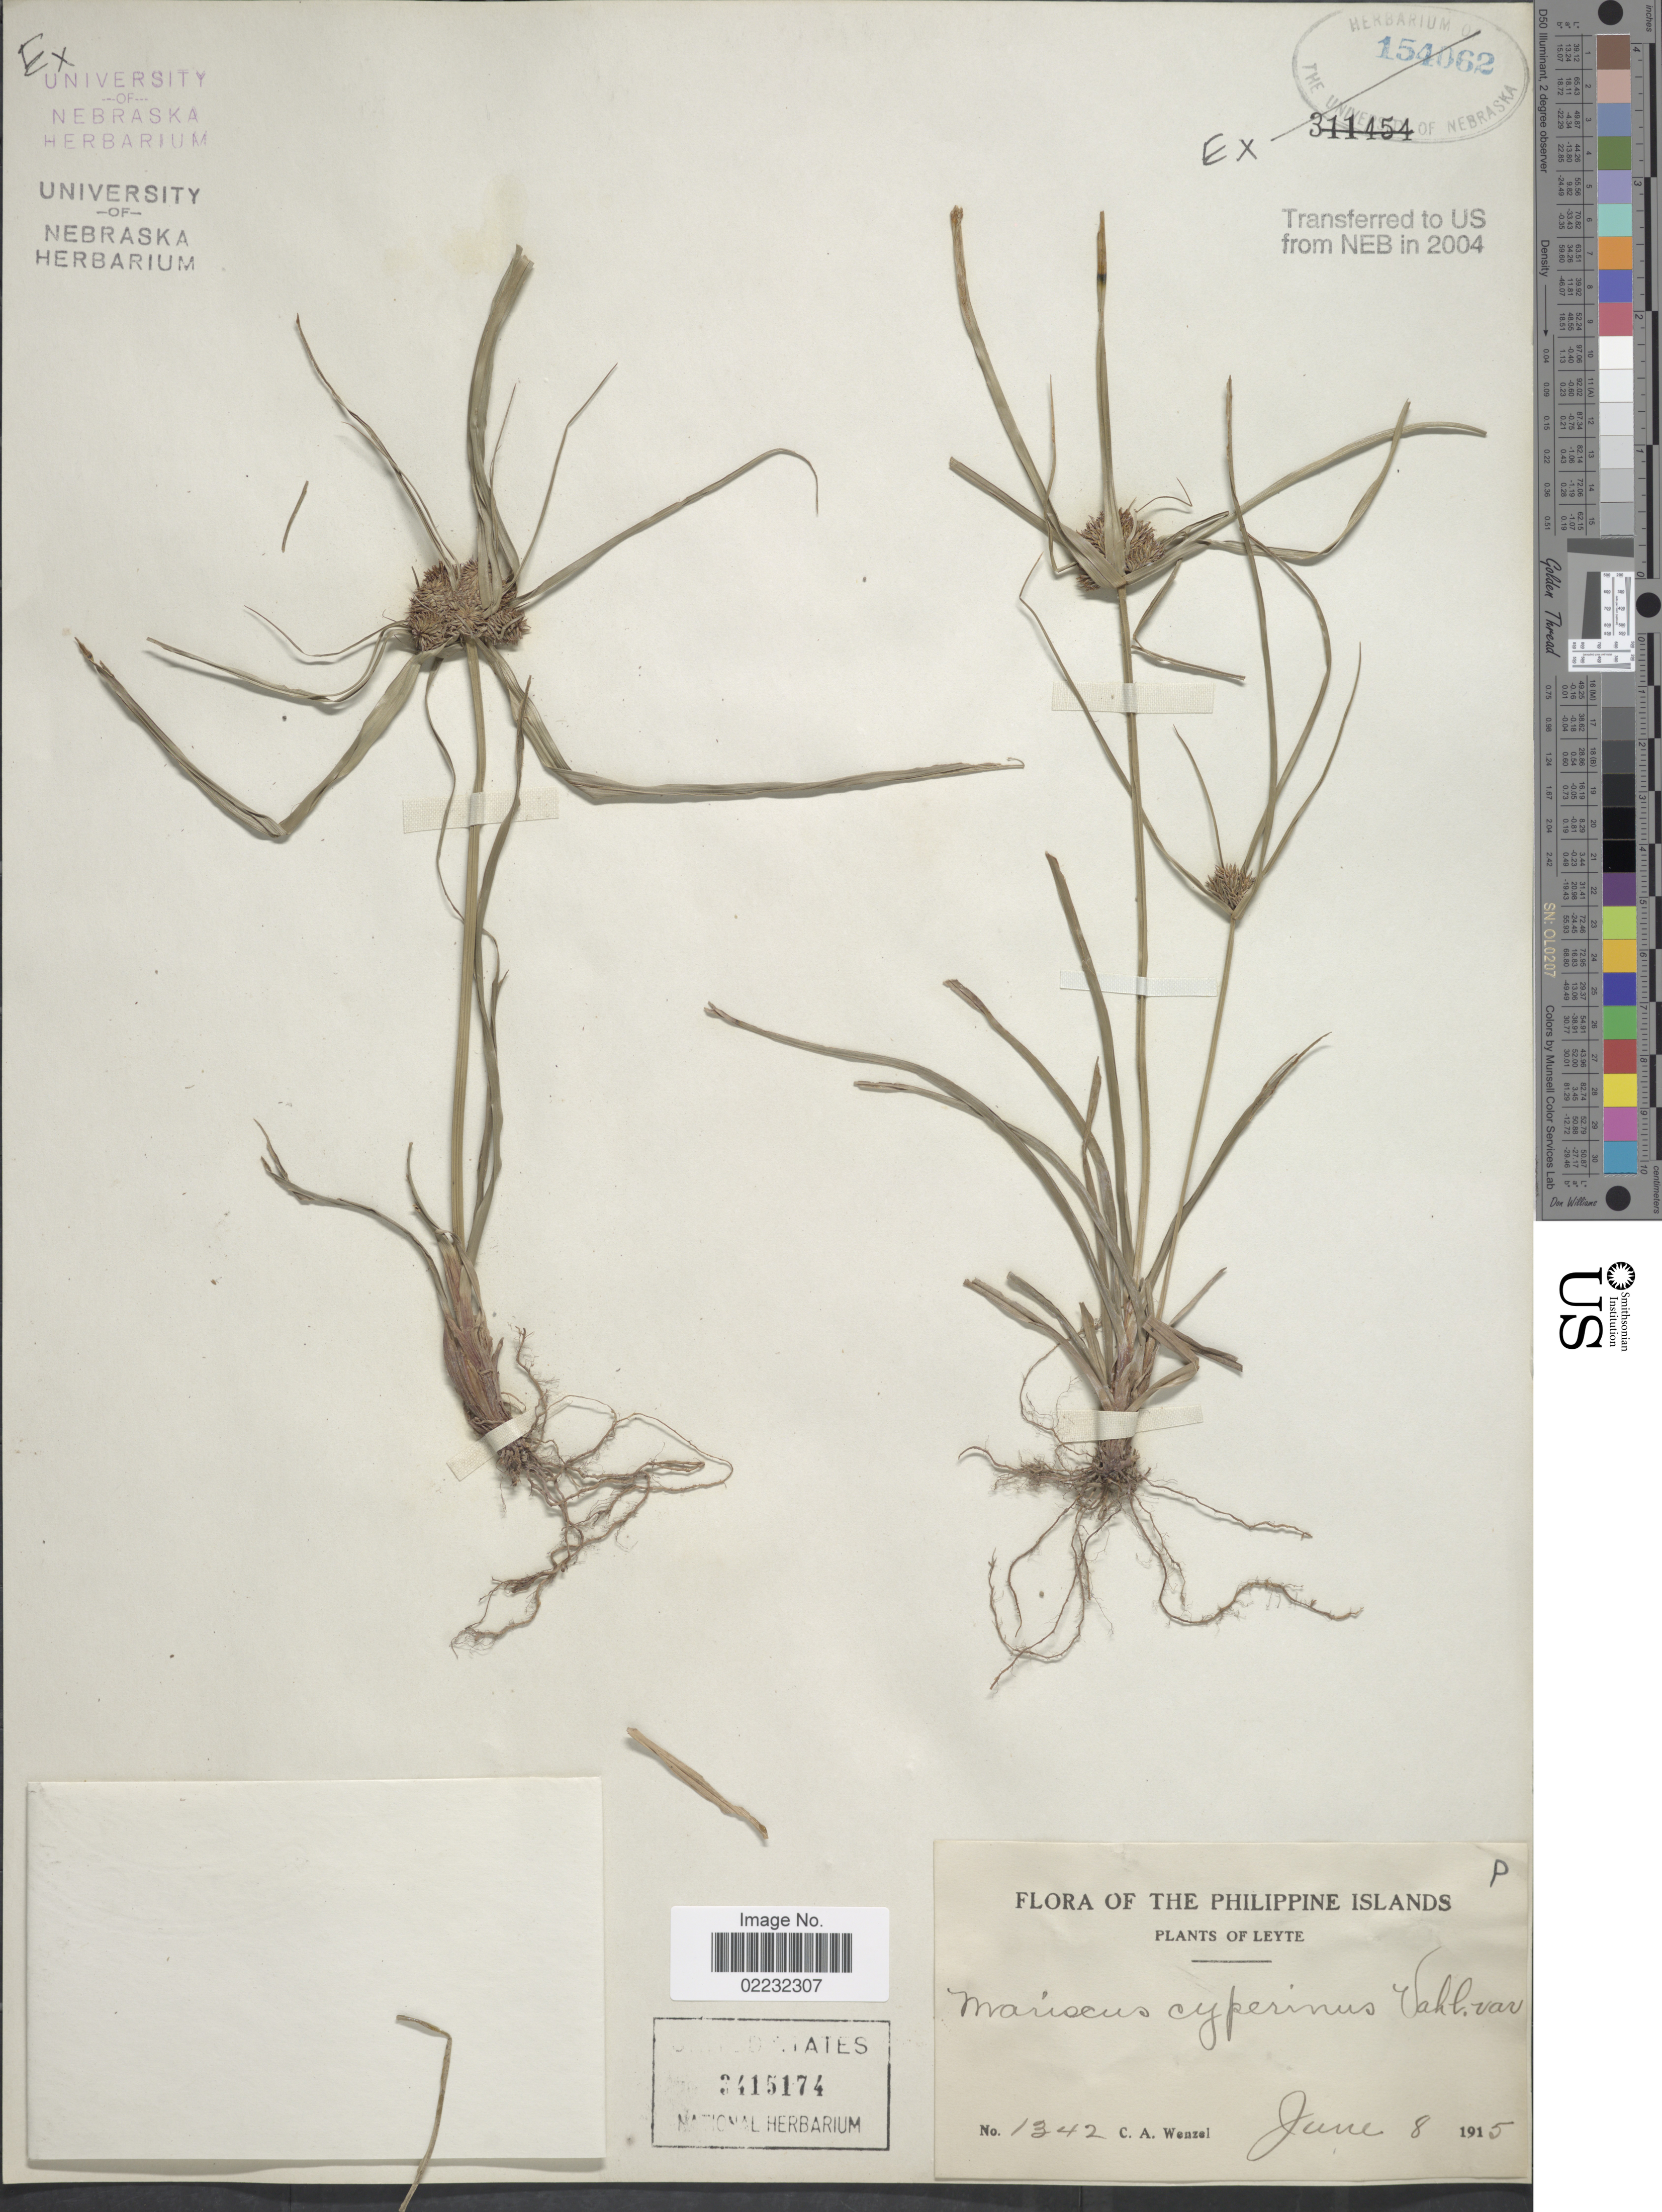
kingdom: Plantae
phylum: Tracheophyta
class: Liliopsida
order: Poales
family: Cyperaceae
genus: Cyperus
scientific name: Cyperus cyperinus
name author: (Retz.) Valck. Sur.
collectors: C. Wenzel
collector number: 1342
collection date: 1915-06-08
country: Philippines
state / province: Eastern Visayas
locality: Philippine Islands, Leyte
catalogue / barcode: US 3415174